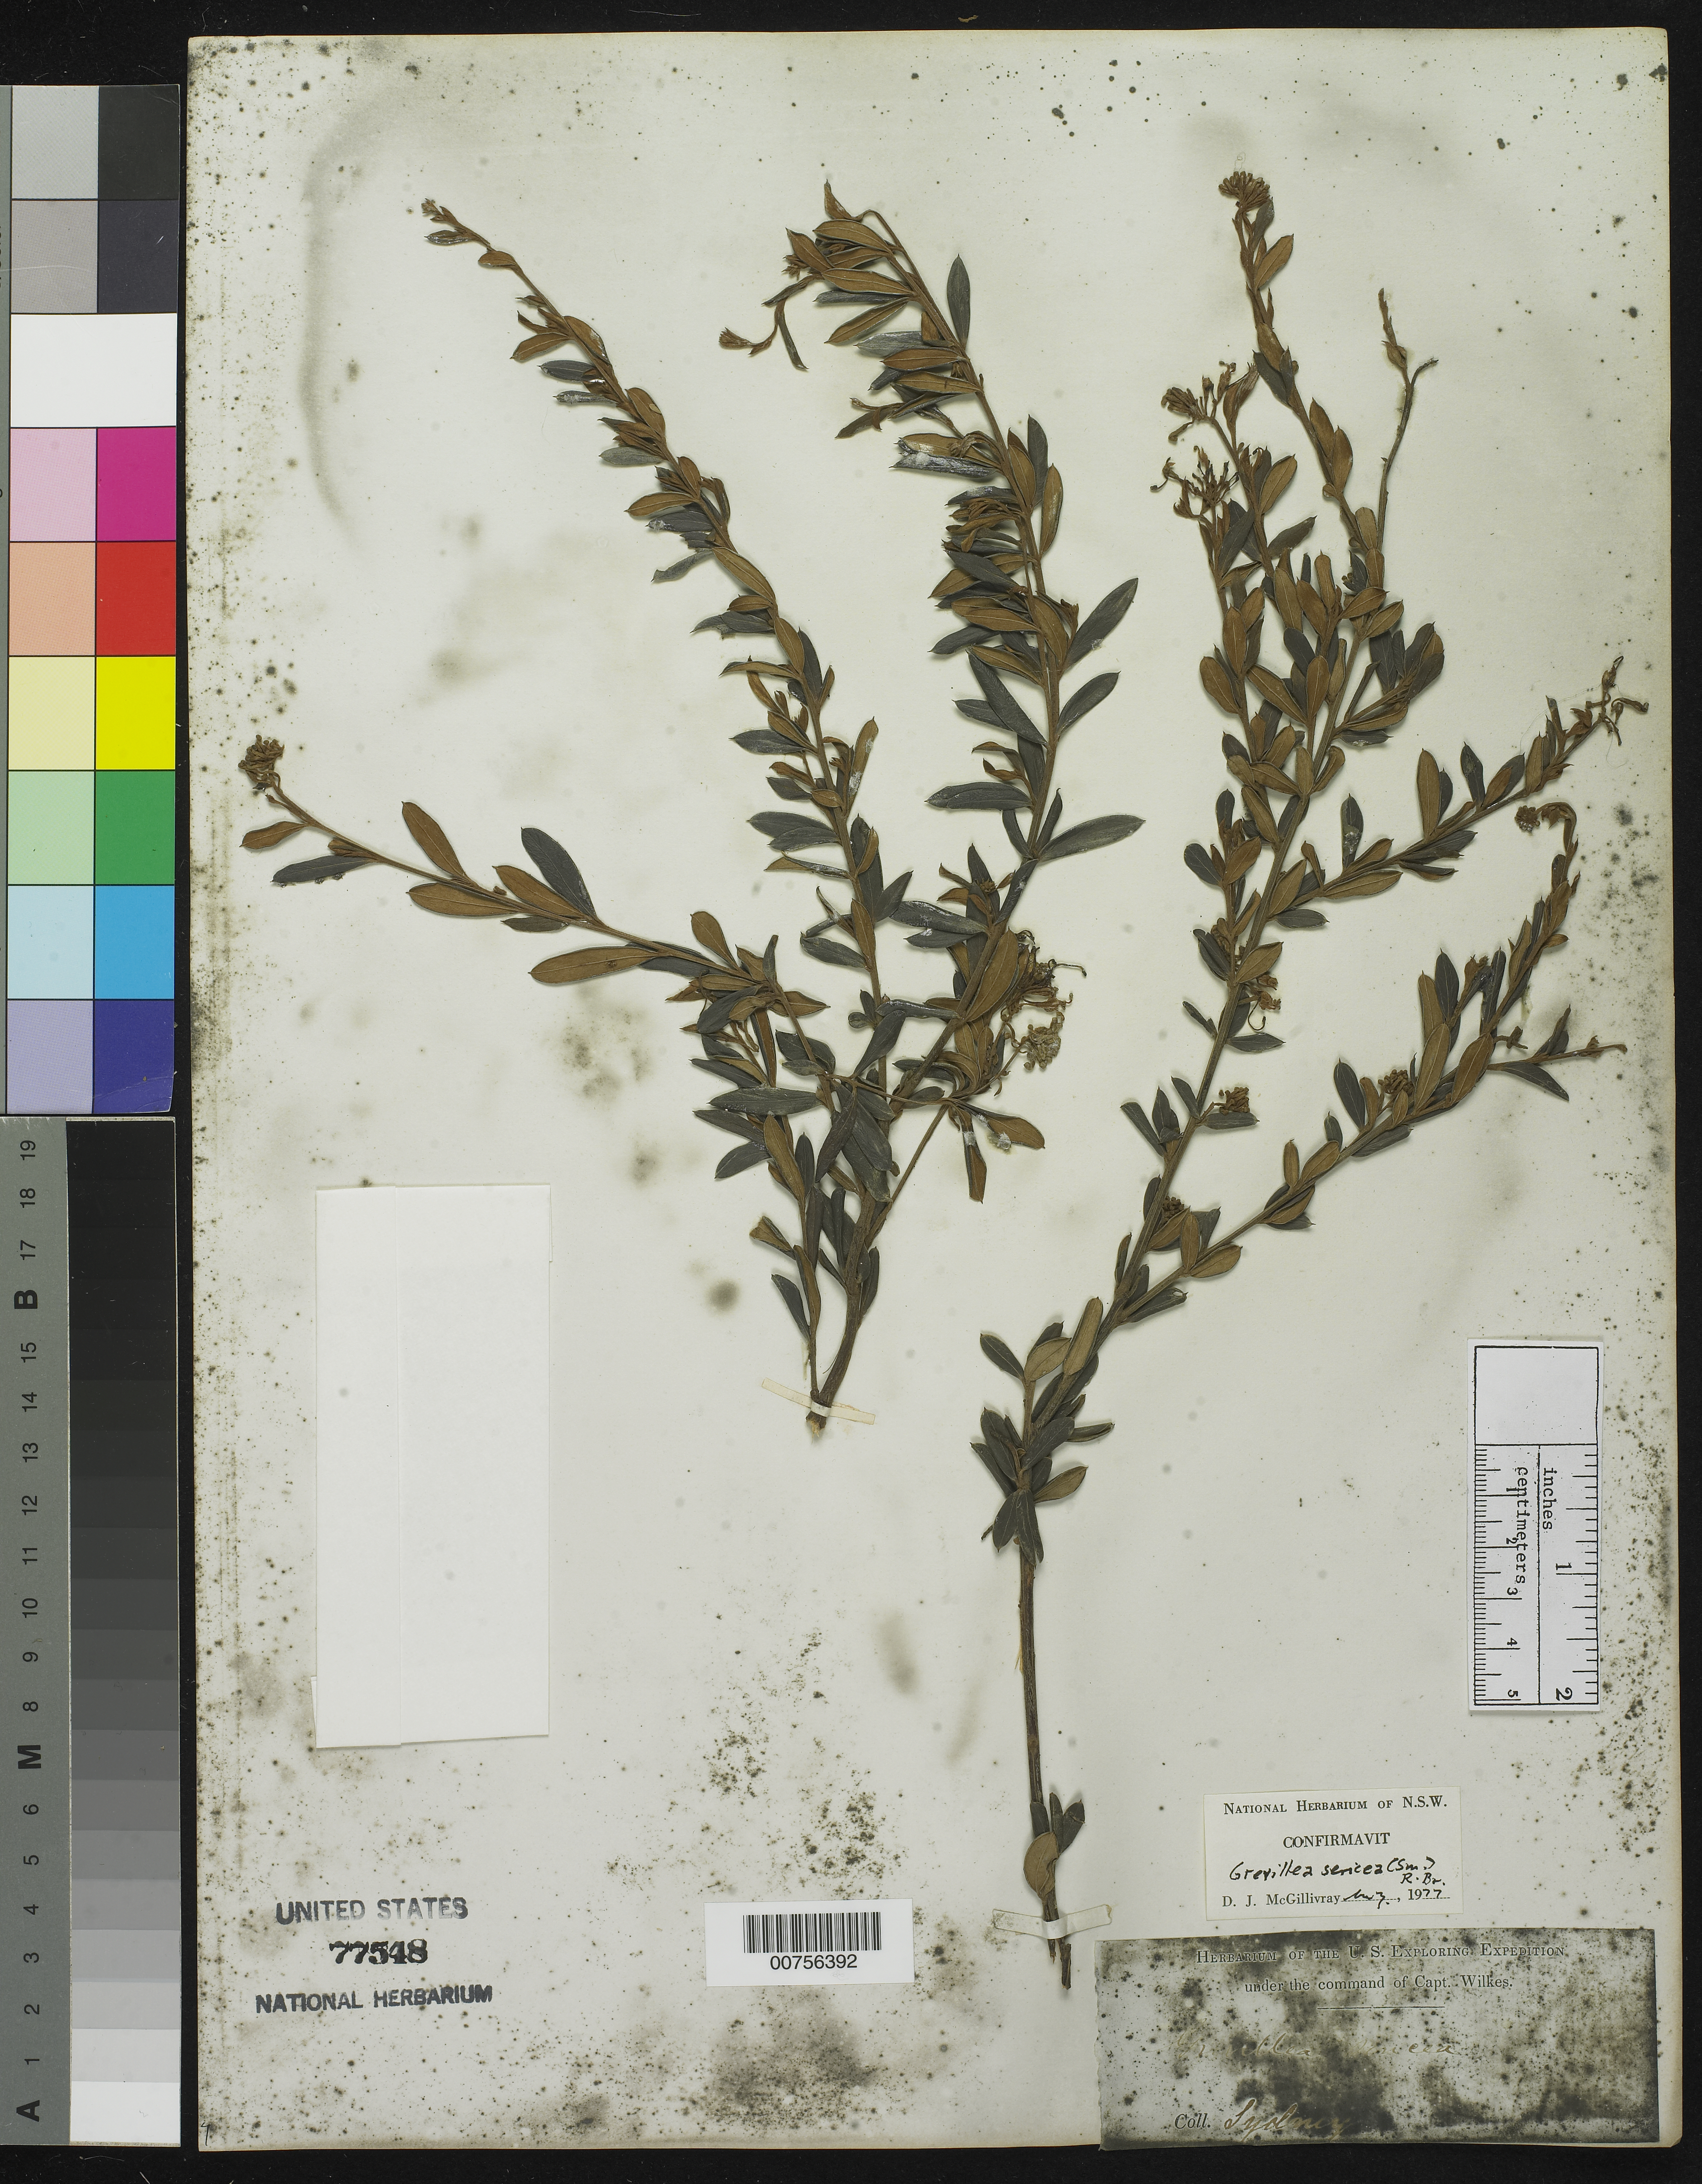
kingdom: Plantae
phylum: Tracheophyta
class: Magnoliopsida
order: Proteales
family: Proteaceae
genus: Grevillea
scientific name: Grevillea sericea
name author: (Sm.) R. Br.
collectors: Wilkes Explor. Exped.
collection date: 1838/1842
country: Australia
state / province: New South Wales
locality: Sydney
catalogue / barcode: US 77548